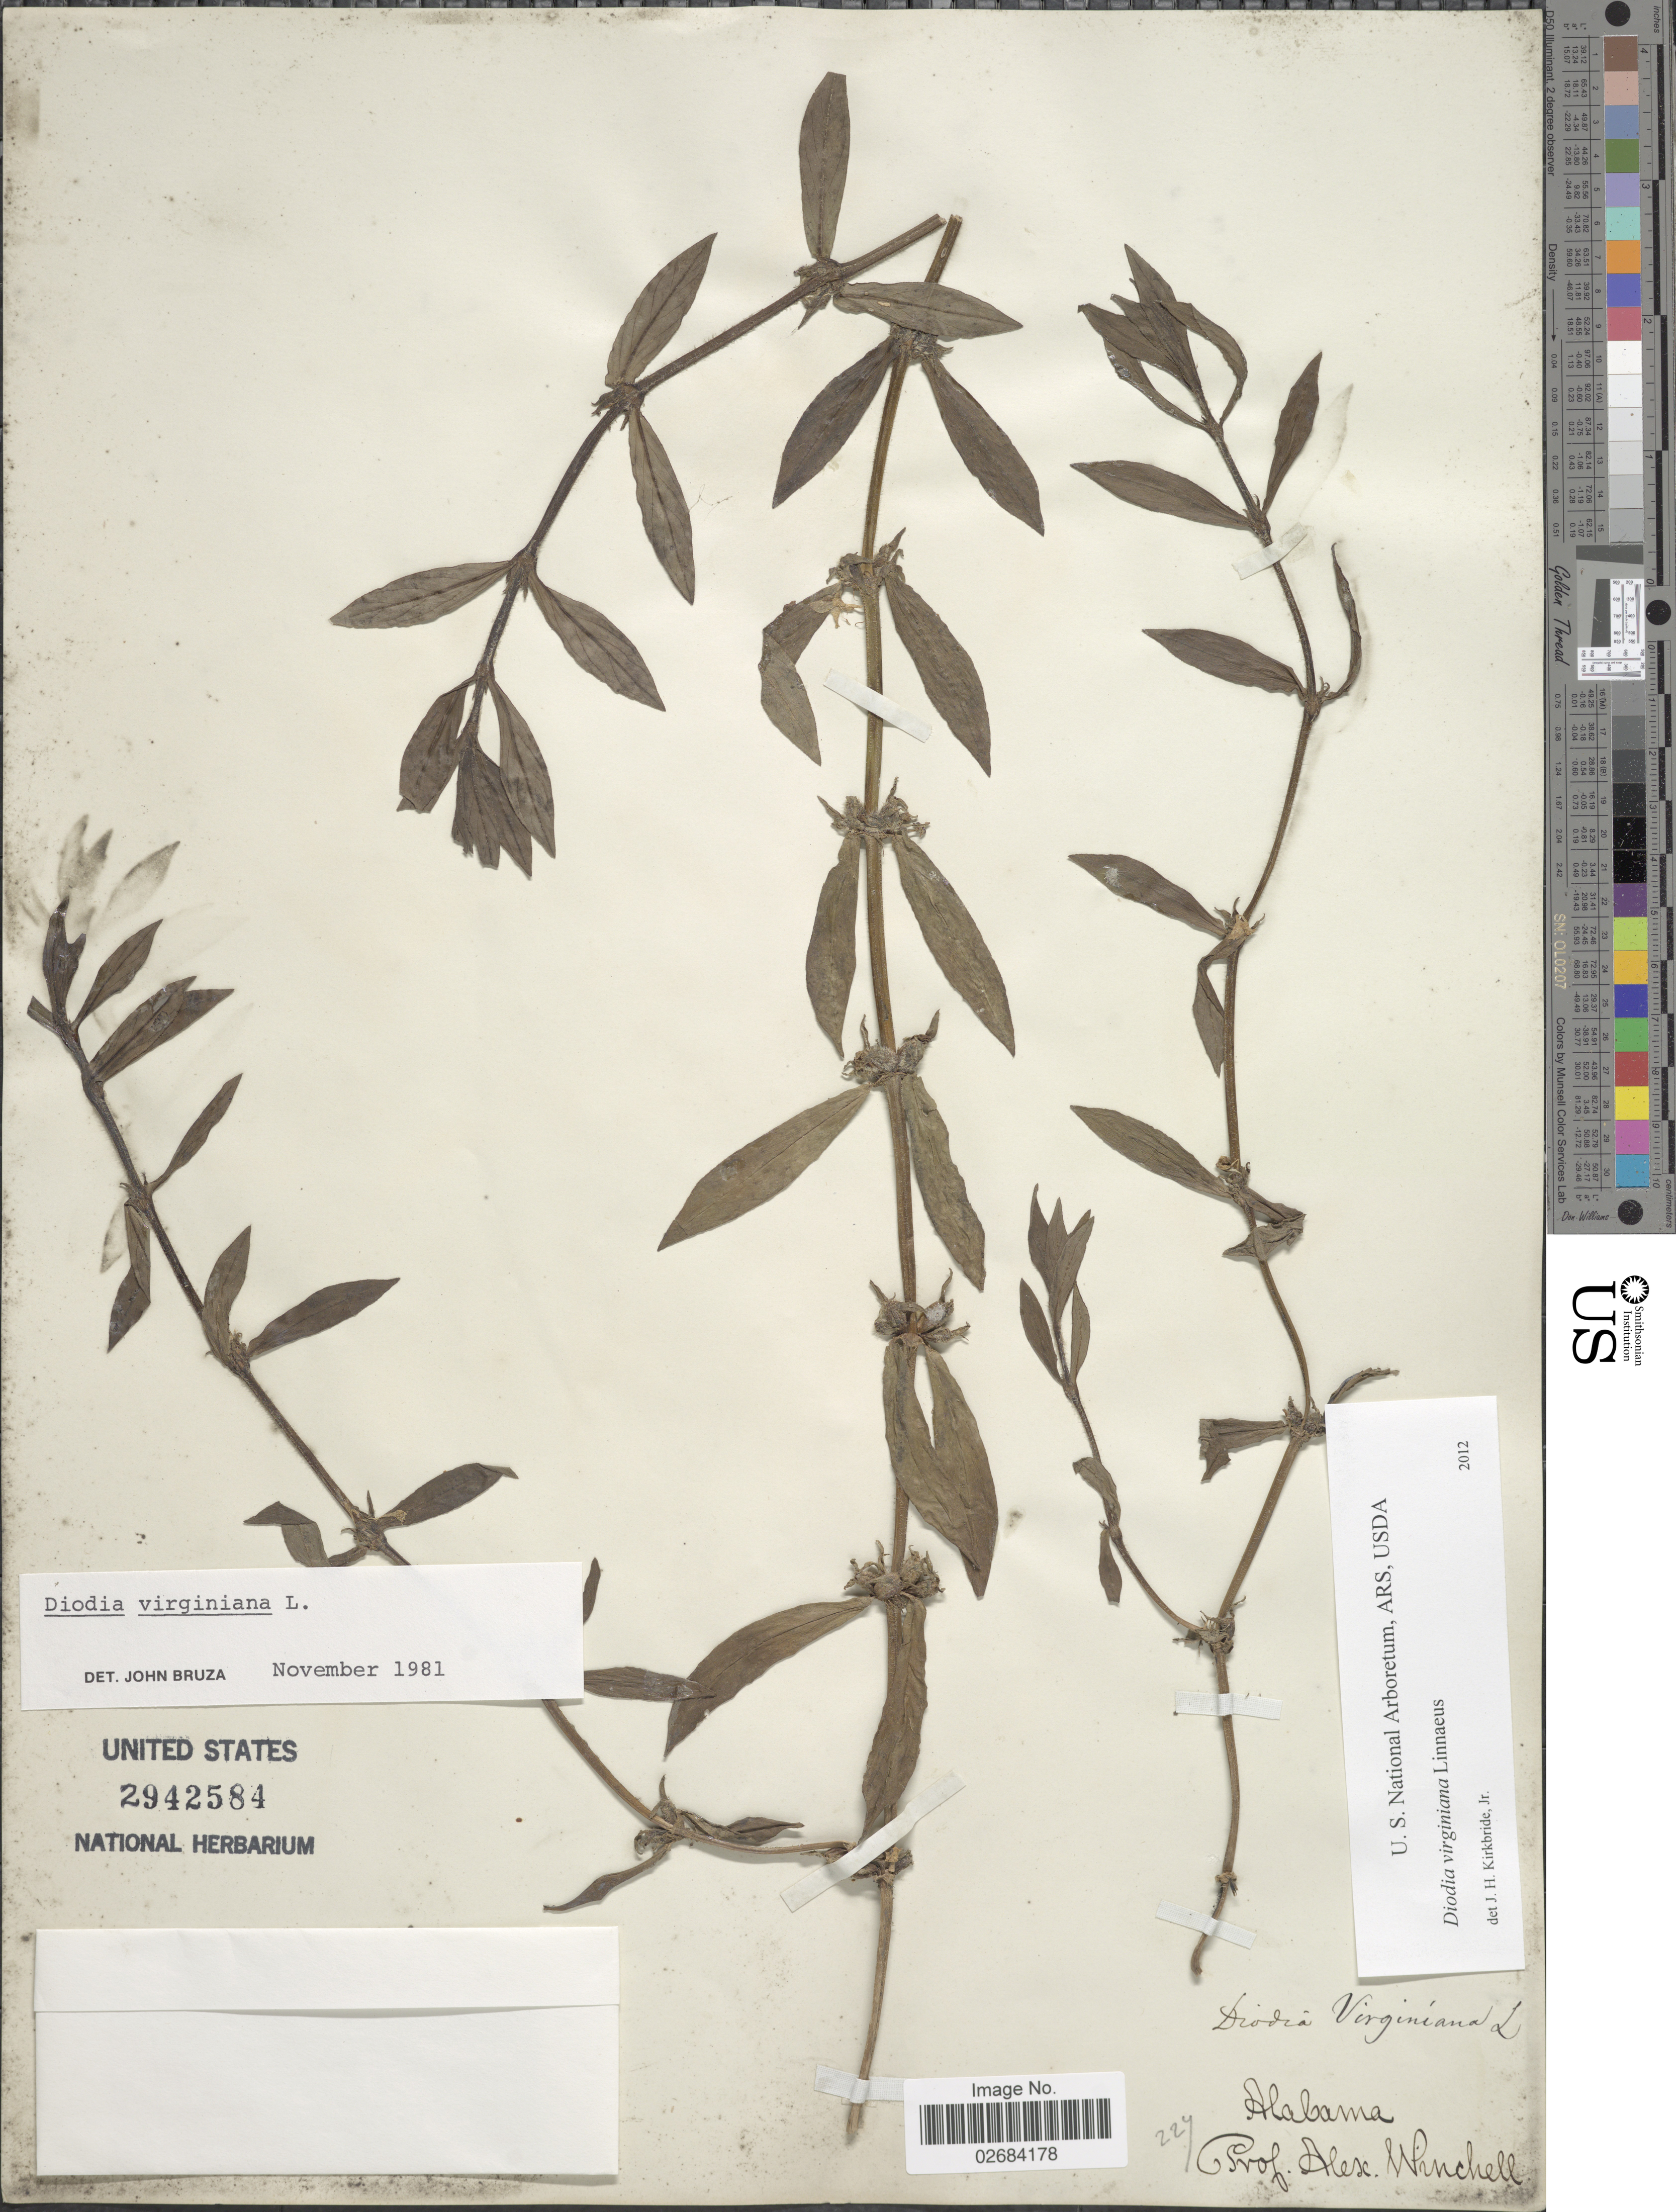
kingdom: Plantae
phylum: Tracheophyta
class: Magnoliopsida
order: Gentianales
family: Rubiaceae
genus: Diodia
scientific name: Diodia virginiana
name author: L.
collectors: A. Winchell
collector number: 227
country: United States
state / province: Alabama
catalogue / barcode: US 2942584